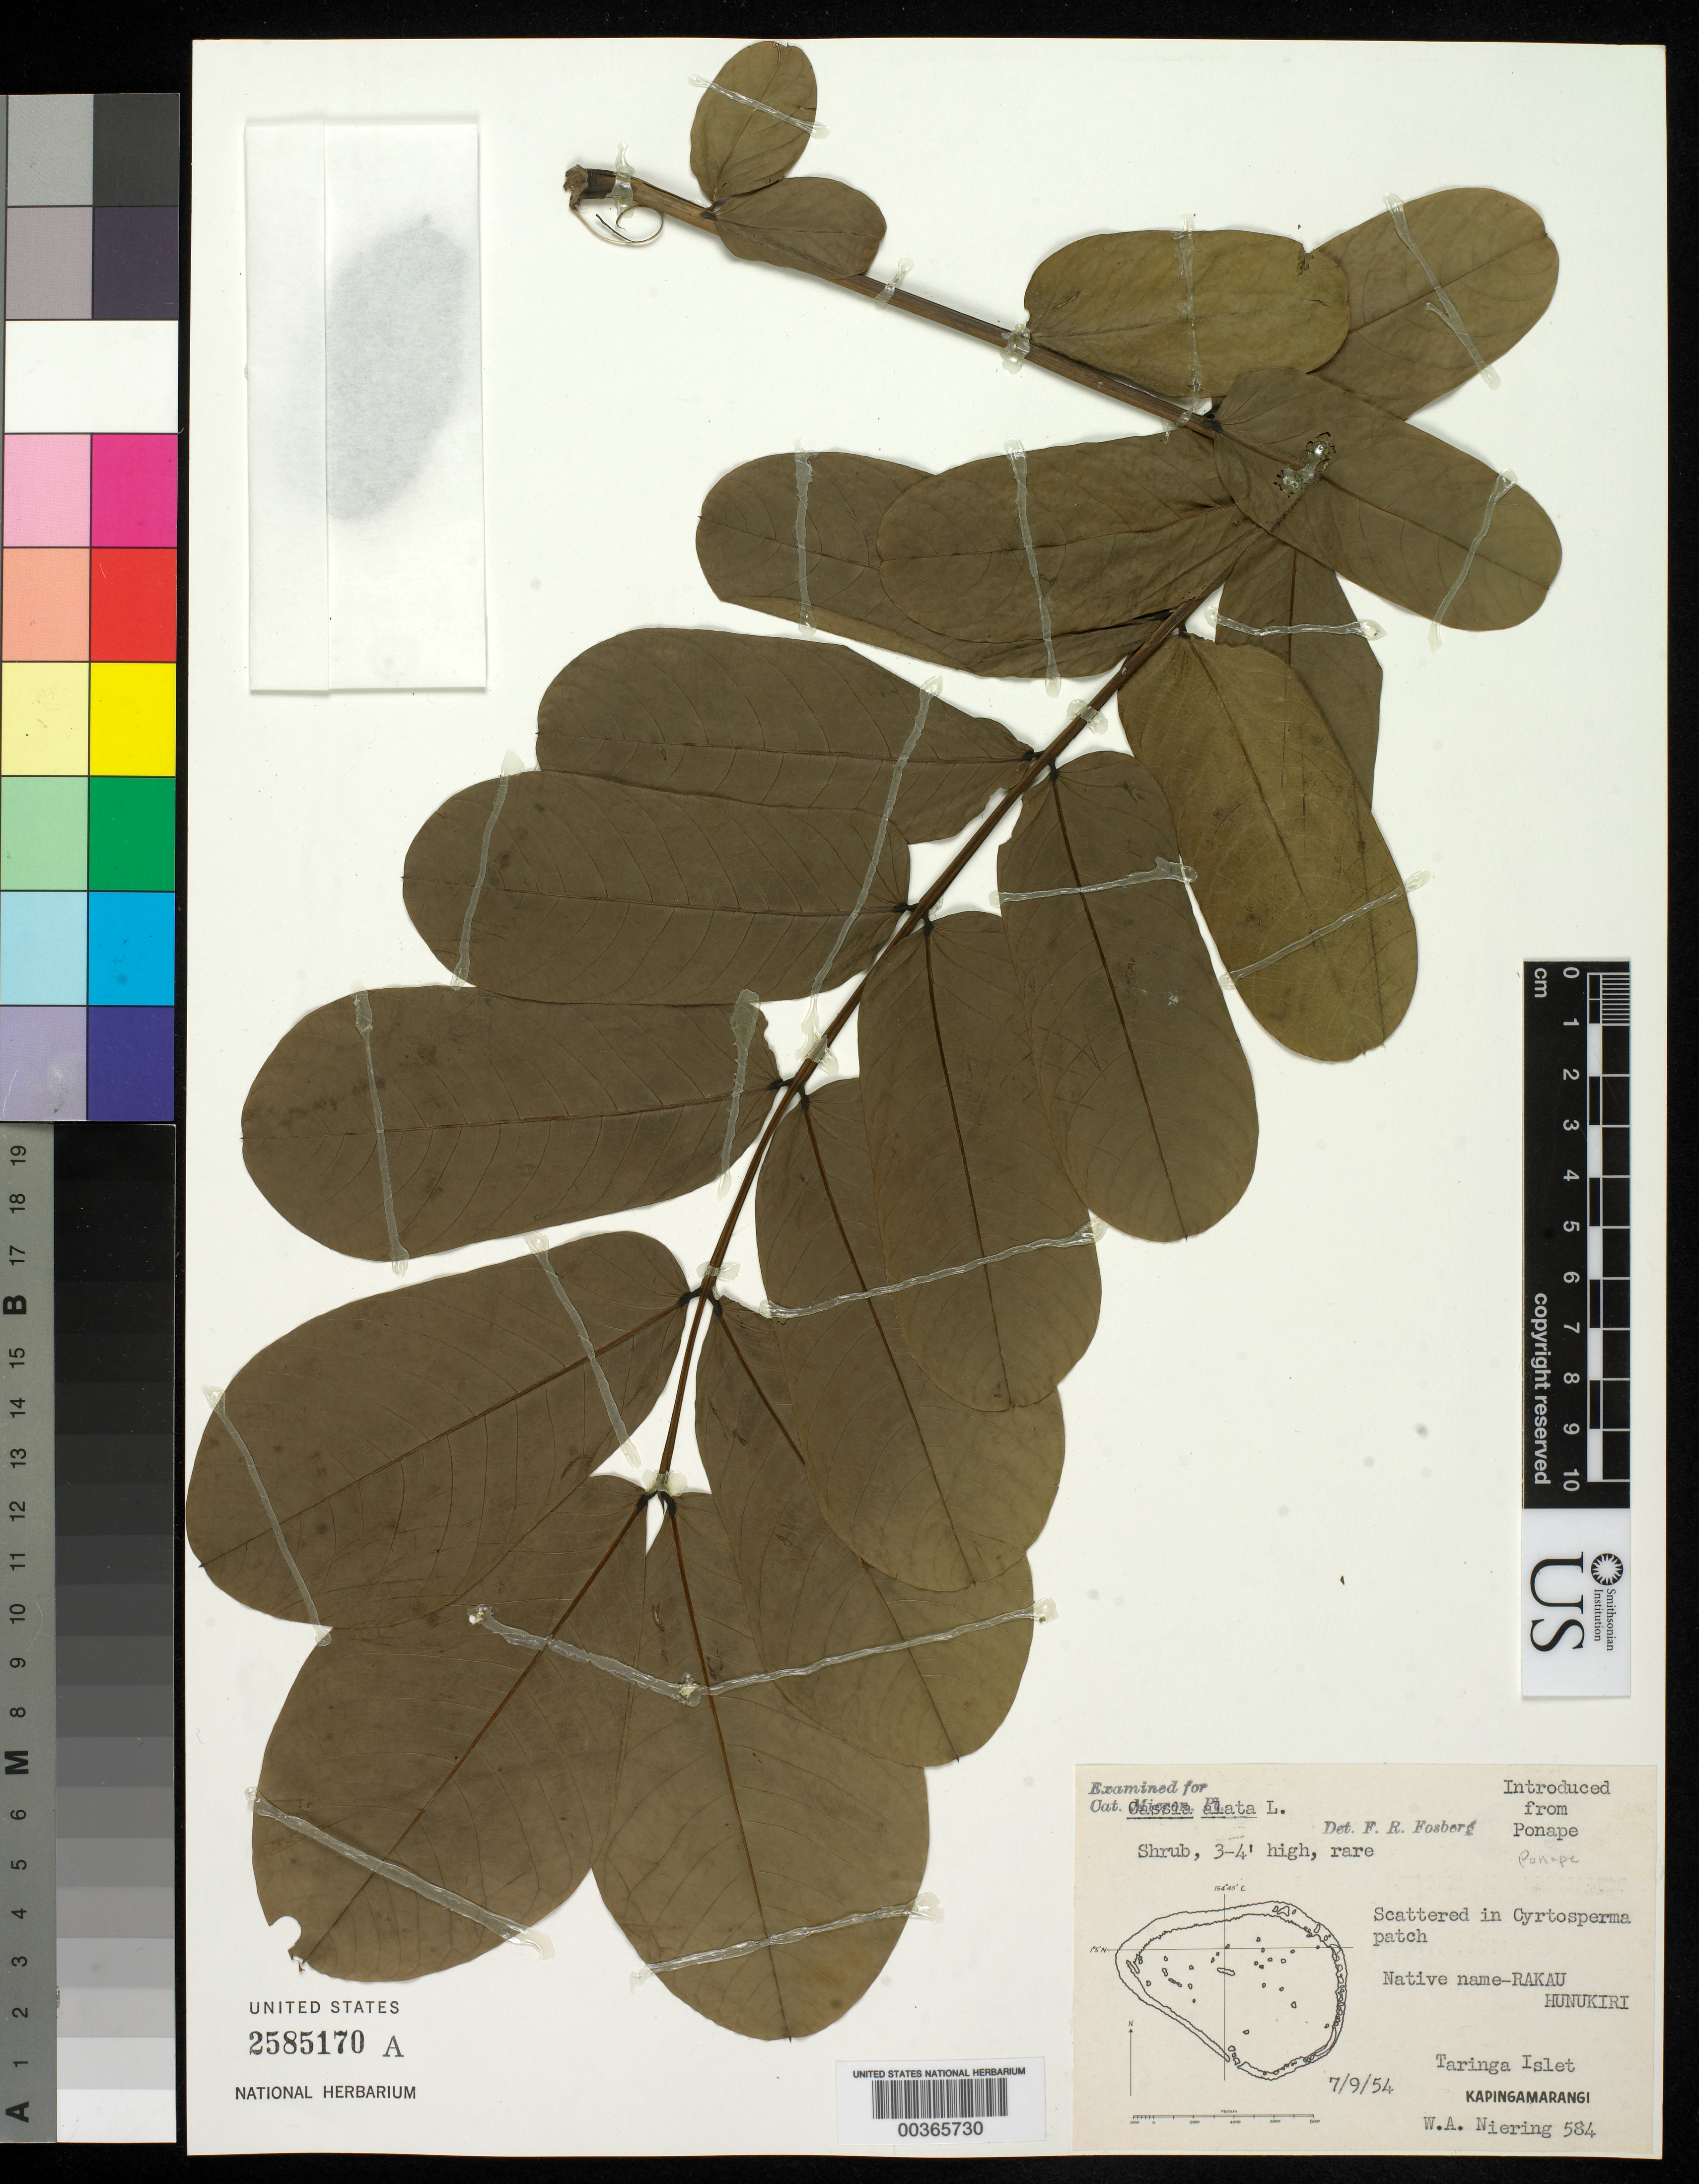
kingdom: Plantae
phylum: Tracheophyta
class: Magnoliopsida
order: Fabales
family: Fabaceae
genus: Senna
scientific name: Senna alata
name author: (L.) Roxb.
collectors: W. Niering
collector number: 584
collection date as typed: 07 Sep 1954 or 09 Jul 1954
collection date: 1954-07-09 or 1954-09-07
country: Micronesia, Federated States of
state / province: Pohnpei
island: Kapingamarangi Atoll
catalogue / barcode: US 2585170A